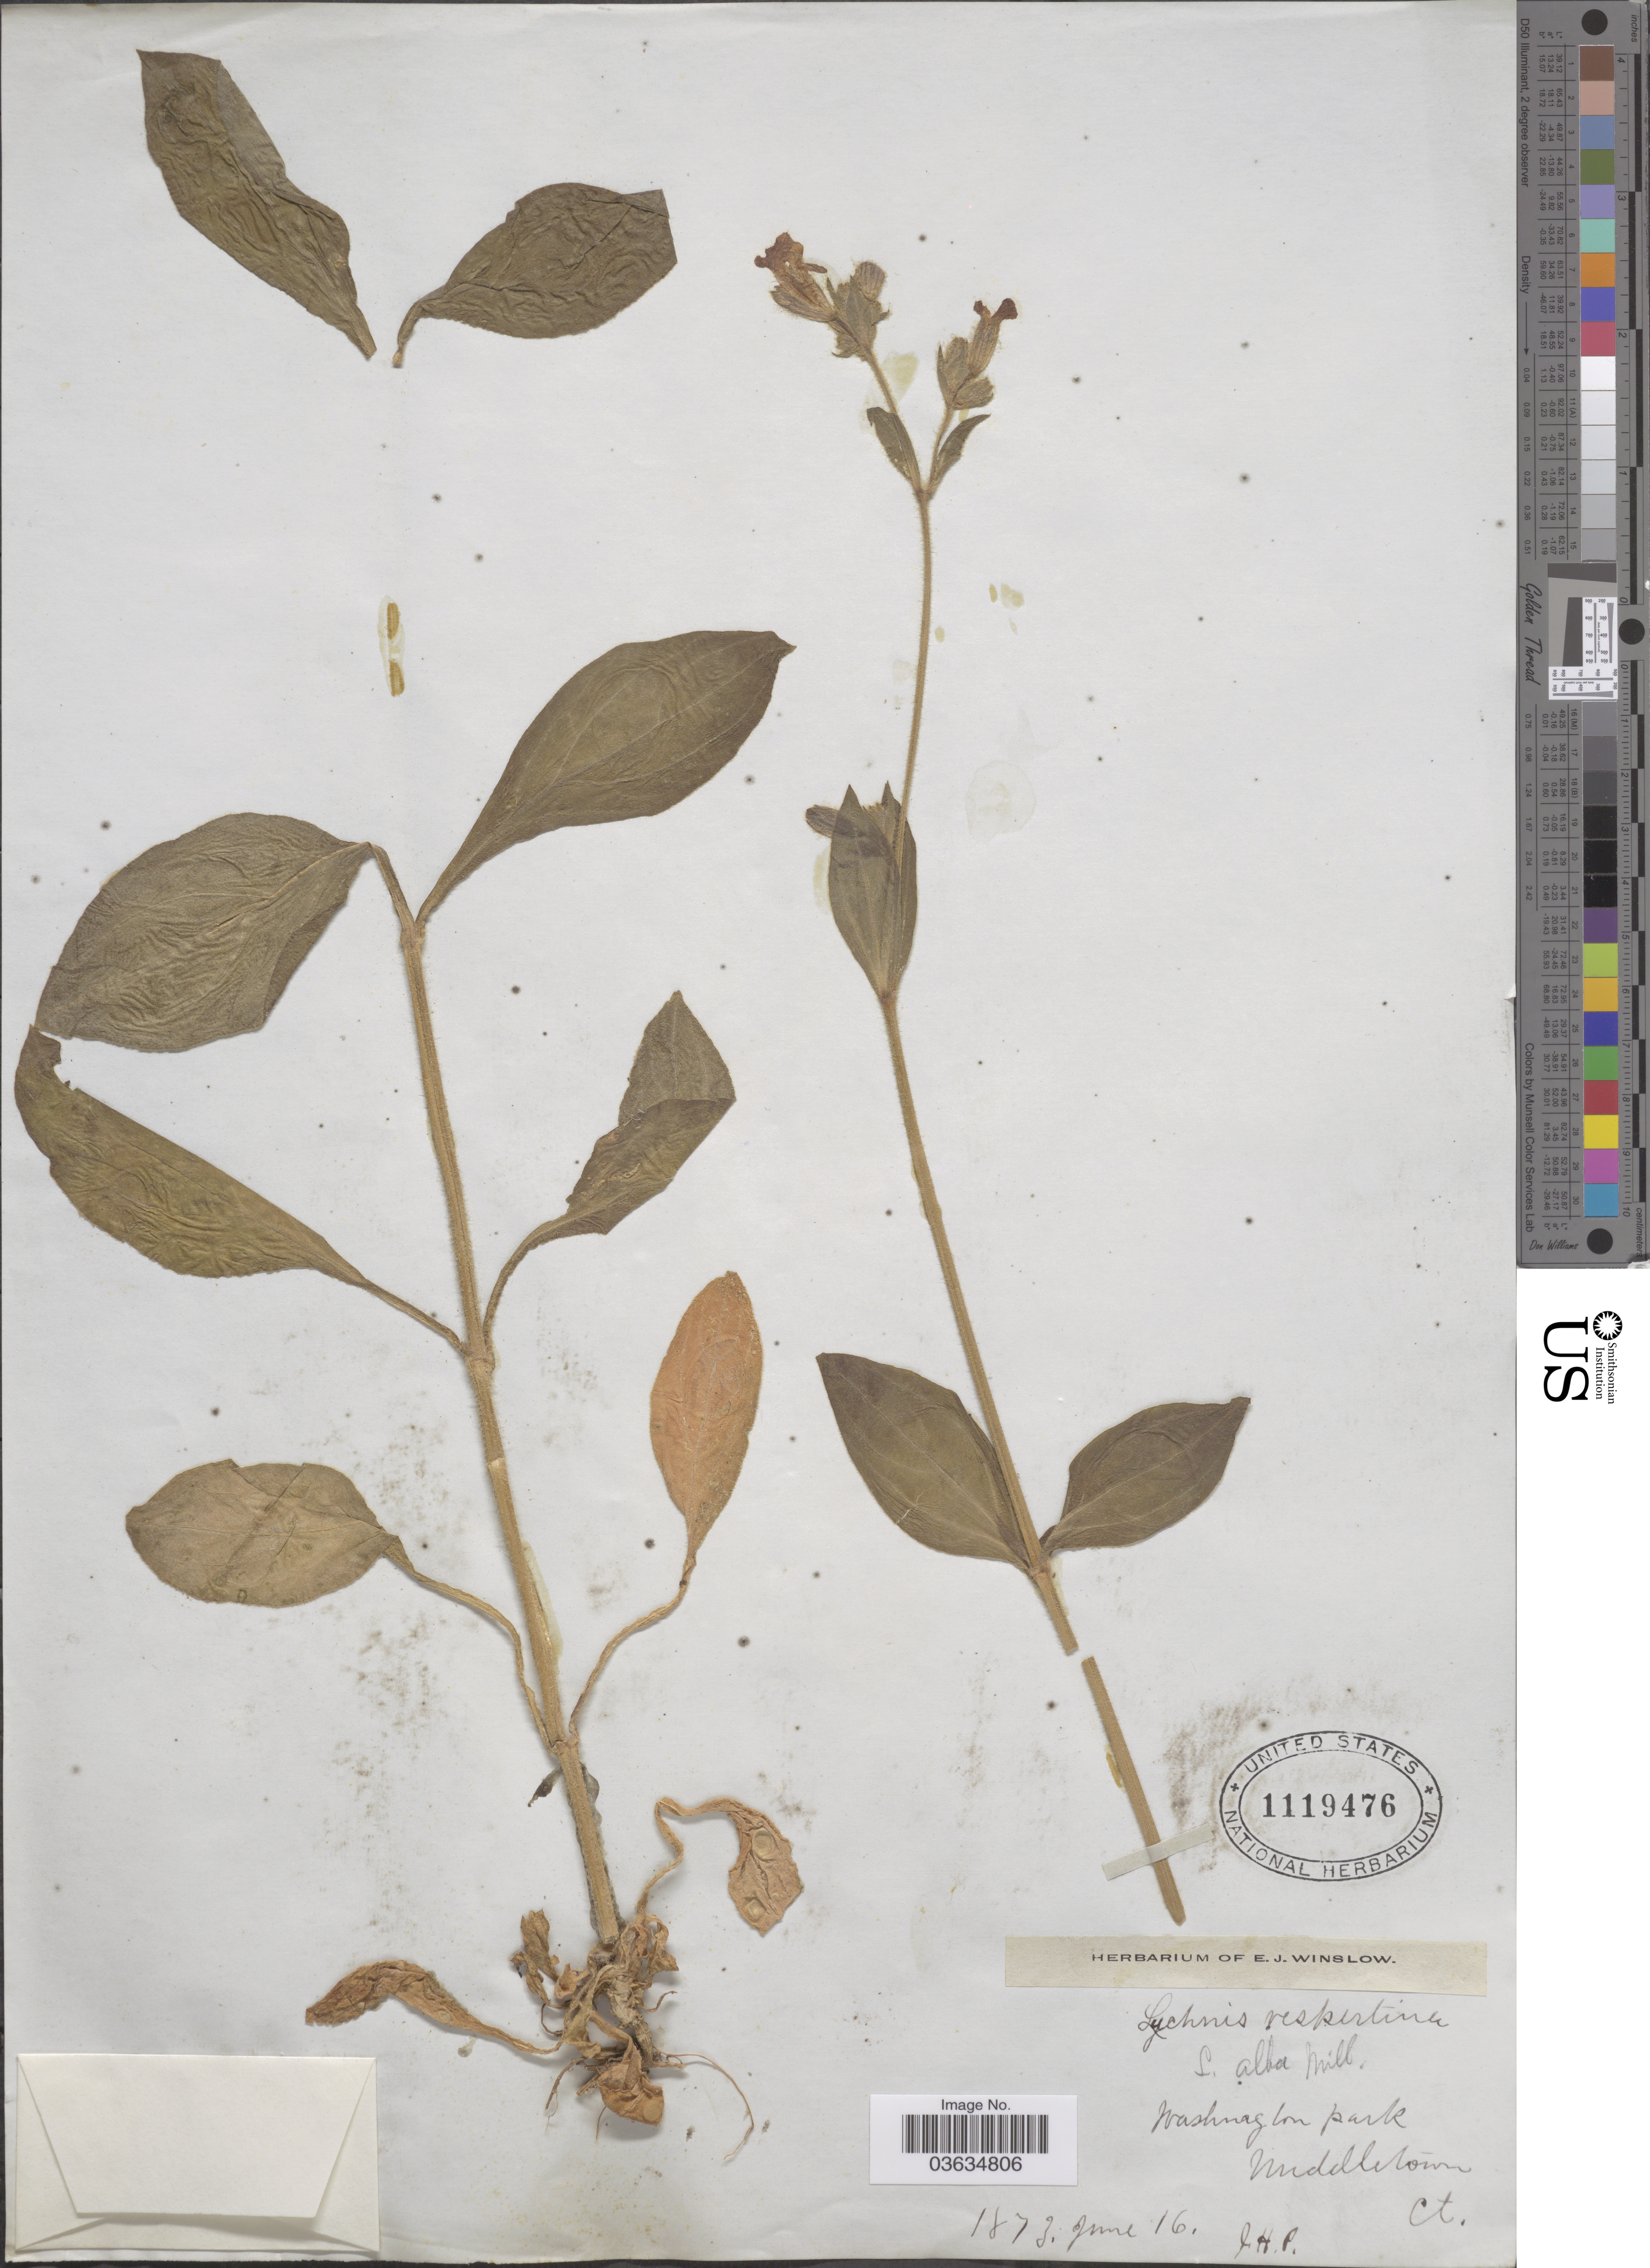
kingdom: Plantae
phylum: Tracheophyta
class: Magnoliopsida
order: Caryophyllales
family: Caryophyllaceae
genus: Silene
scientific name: Silene latifolia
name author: Poir.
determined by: Strong, Mark T., (BOT), Smithsonian Institution - National Museum of Natural History (UNITED STATES)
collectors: J.H.P.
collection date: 1873-06-16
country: United States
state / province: Connecticut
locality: Washington park. Middletown.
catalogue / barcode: US 1119476